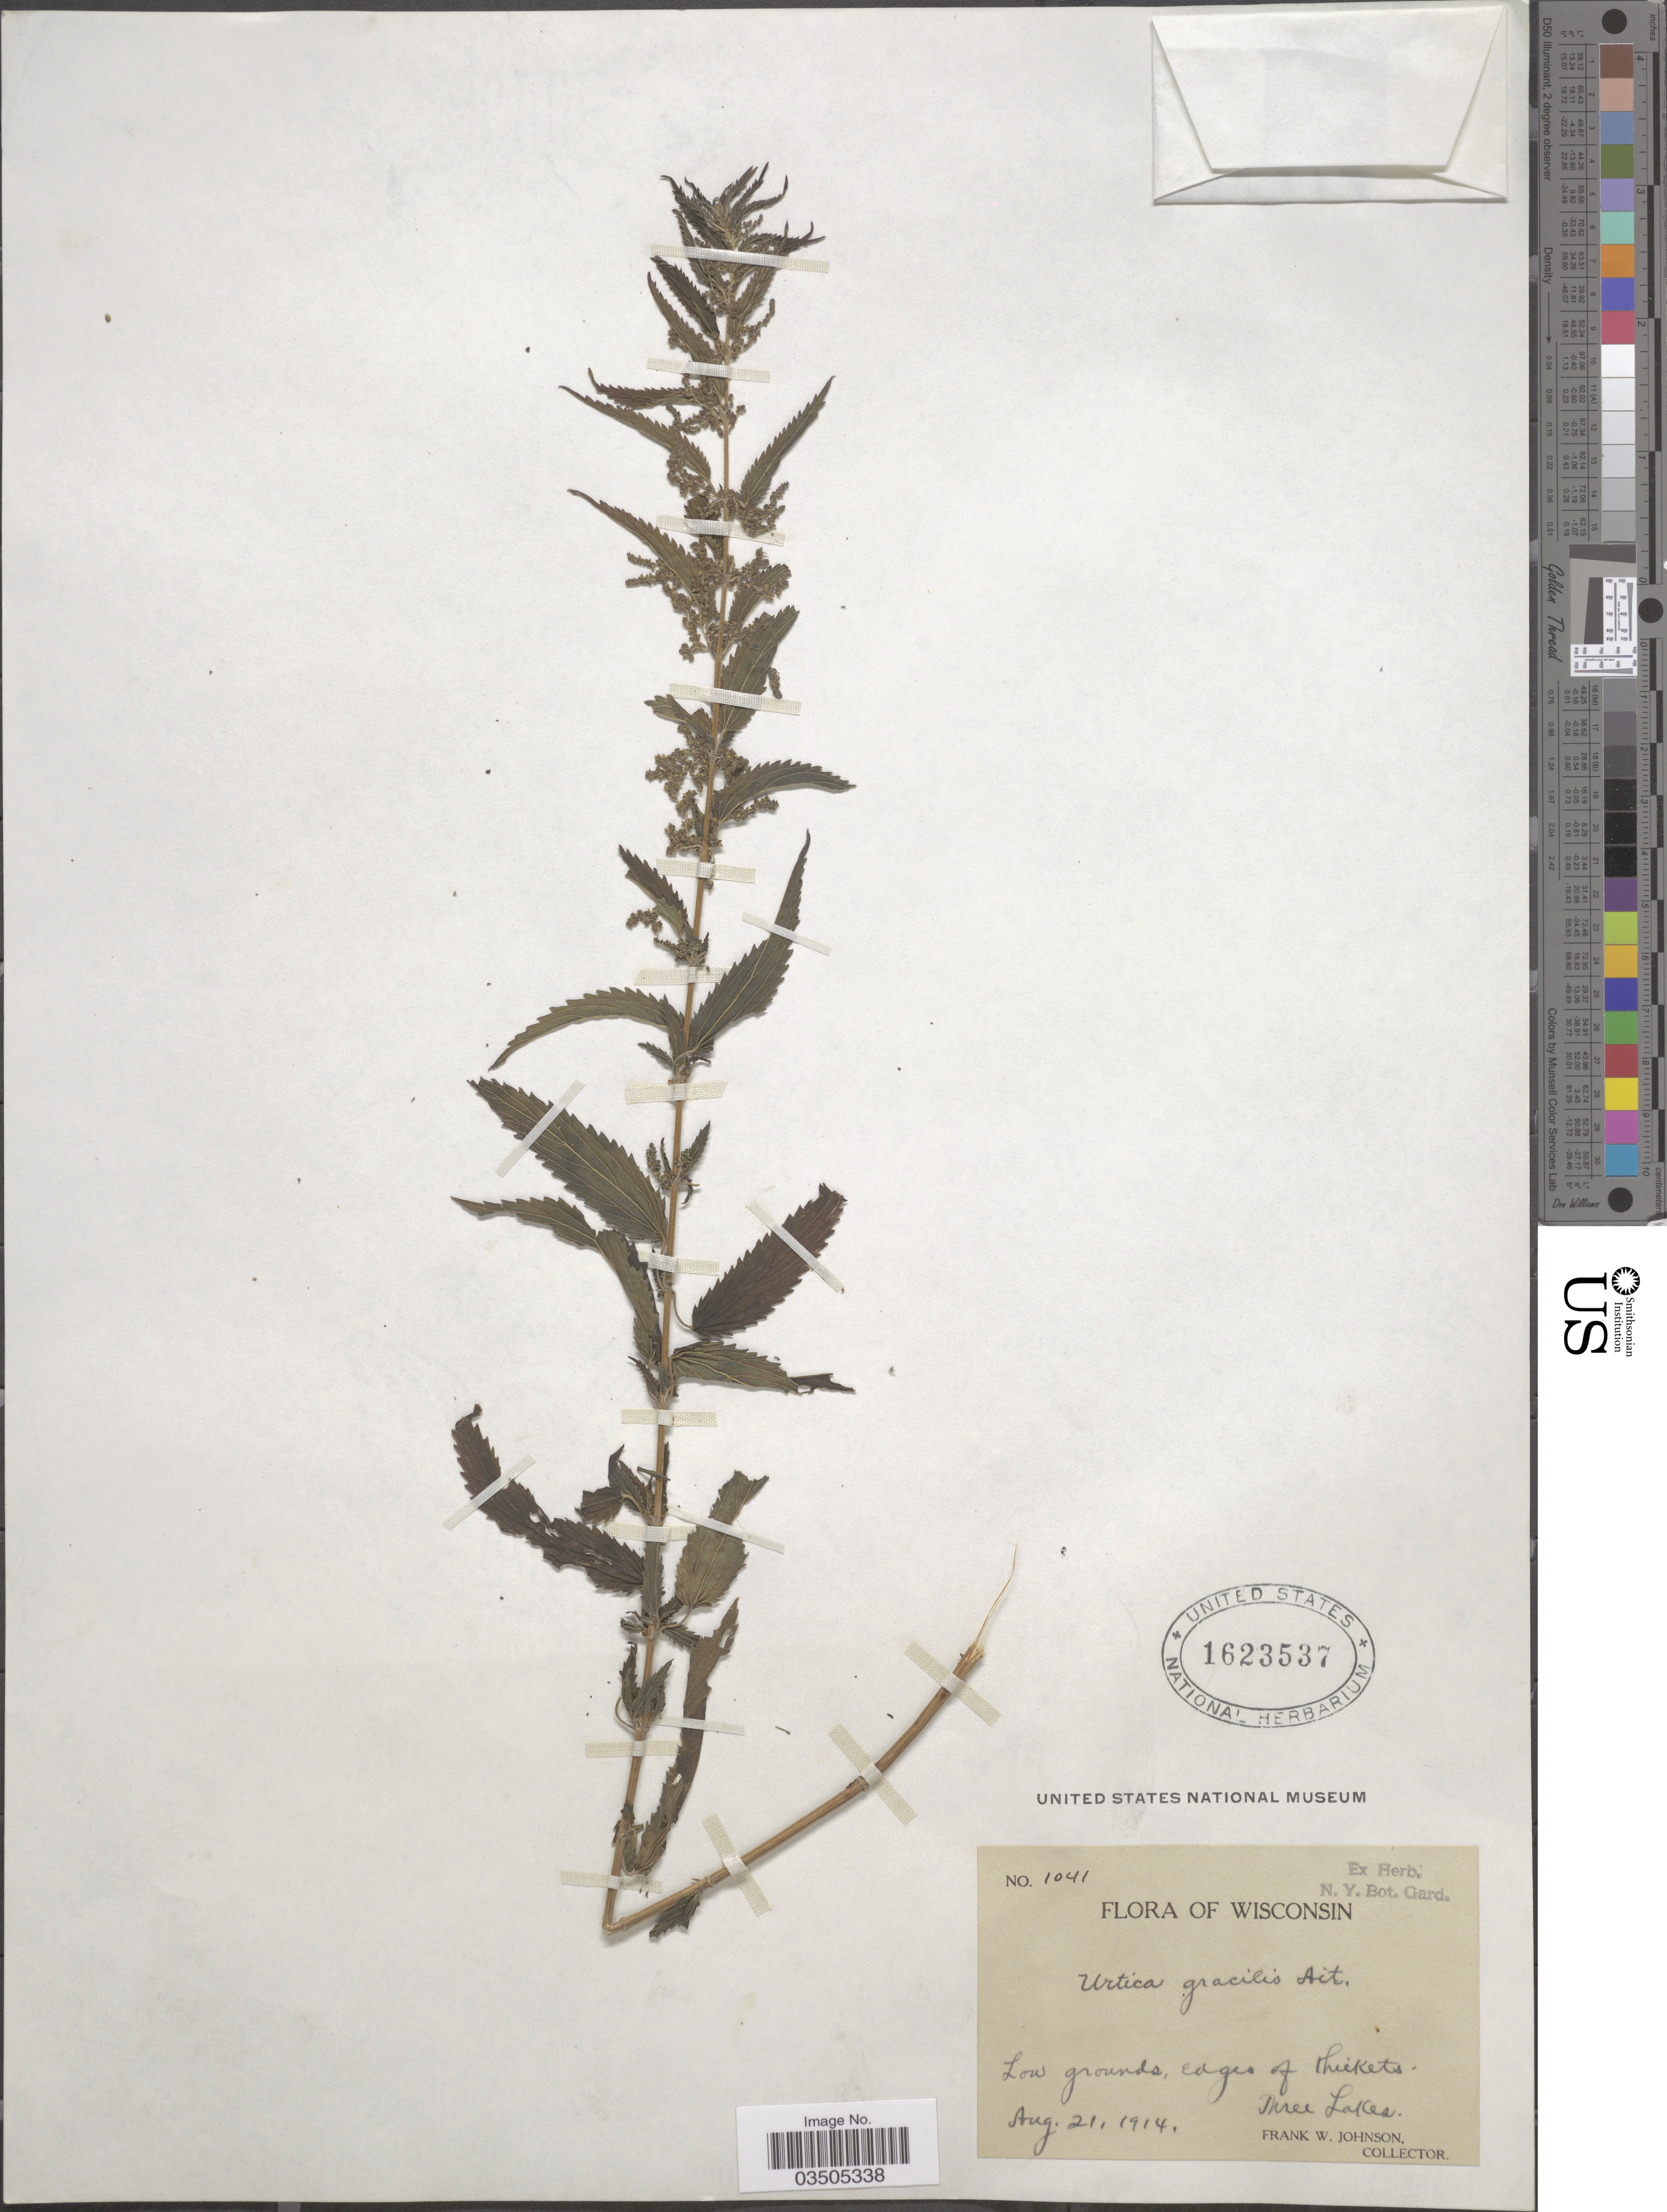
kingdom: Plantae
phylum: Tracheophyta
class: Magnoliopsida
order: Rosales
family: Urticaceae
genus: Urtica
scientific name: Urtica dioica subsp. gracilis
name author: L.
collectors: F. W. Johnson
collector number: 1041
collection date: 1914-08-21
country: United States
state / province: Wisconsin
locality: Three Lakes.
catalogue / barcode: US 1623537